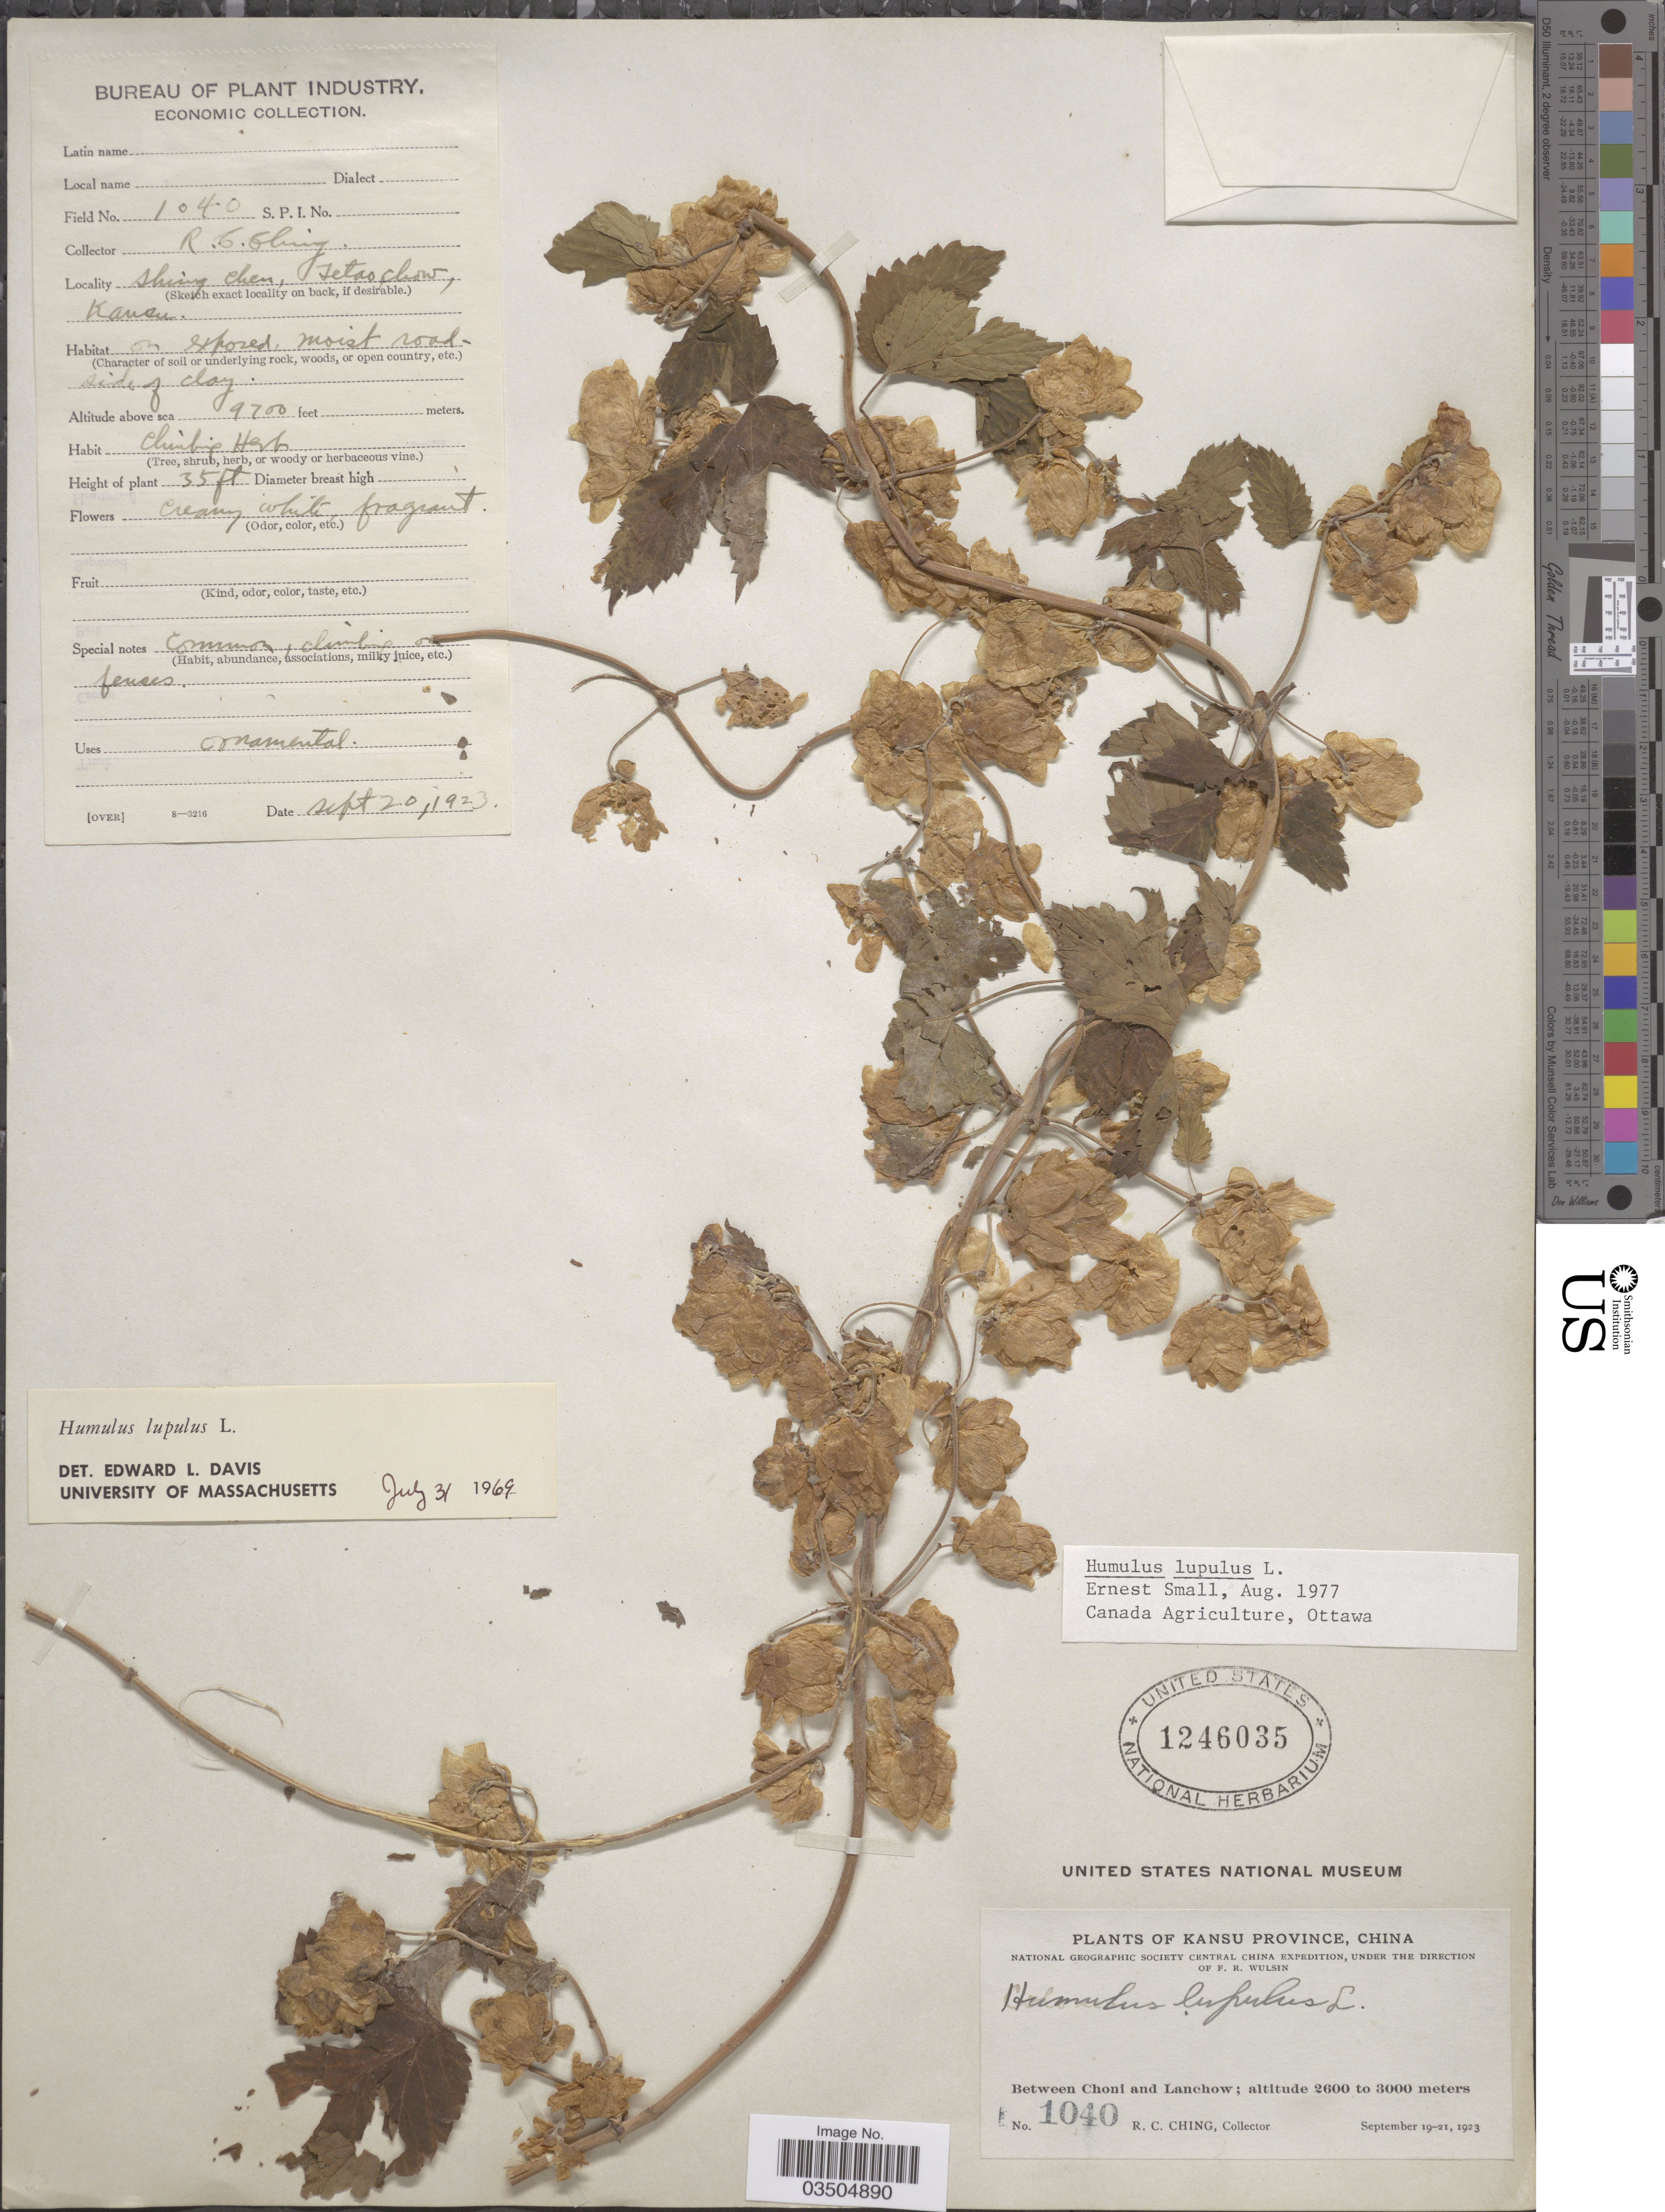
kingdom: Plantae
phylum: Tracheophyta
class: Magnoliopsida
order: Rosales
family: Cannabaceae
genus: Humulus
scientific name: Humulus lupulus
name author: L.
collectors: R. C. Ching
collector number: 1040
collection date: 1923-09-20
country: China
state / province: Gansu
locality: Kansu Province, Central China. Shing Chen, Ietaochow*. Between Choni and Lanchow.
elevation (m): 2957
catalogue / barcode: US 1246035